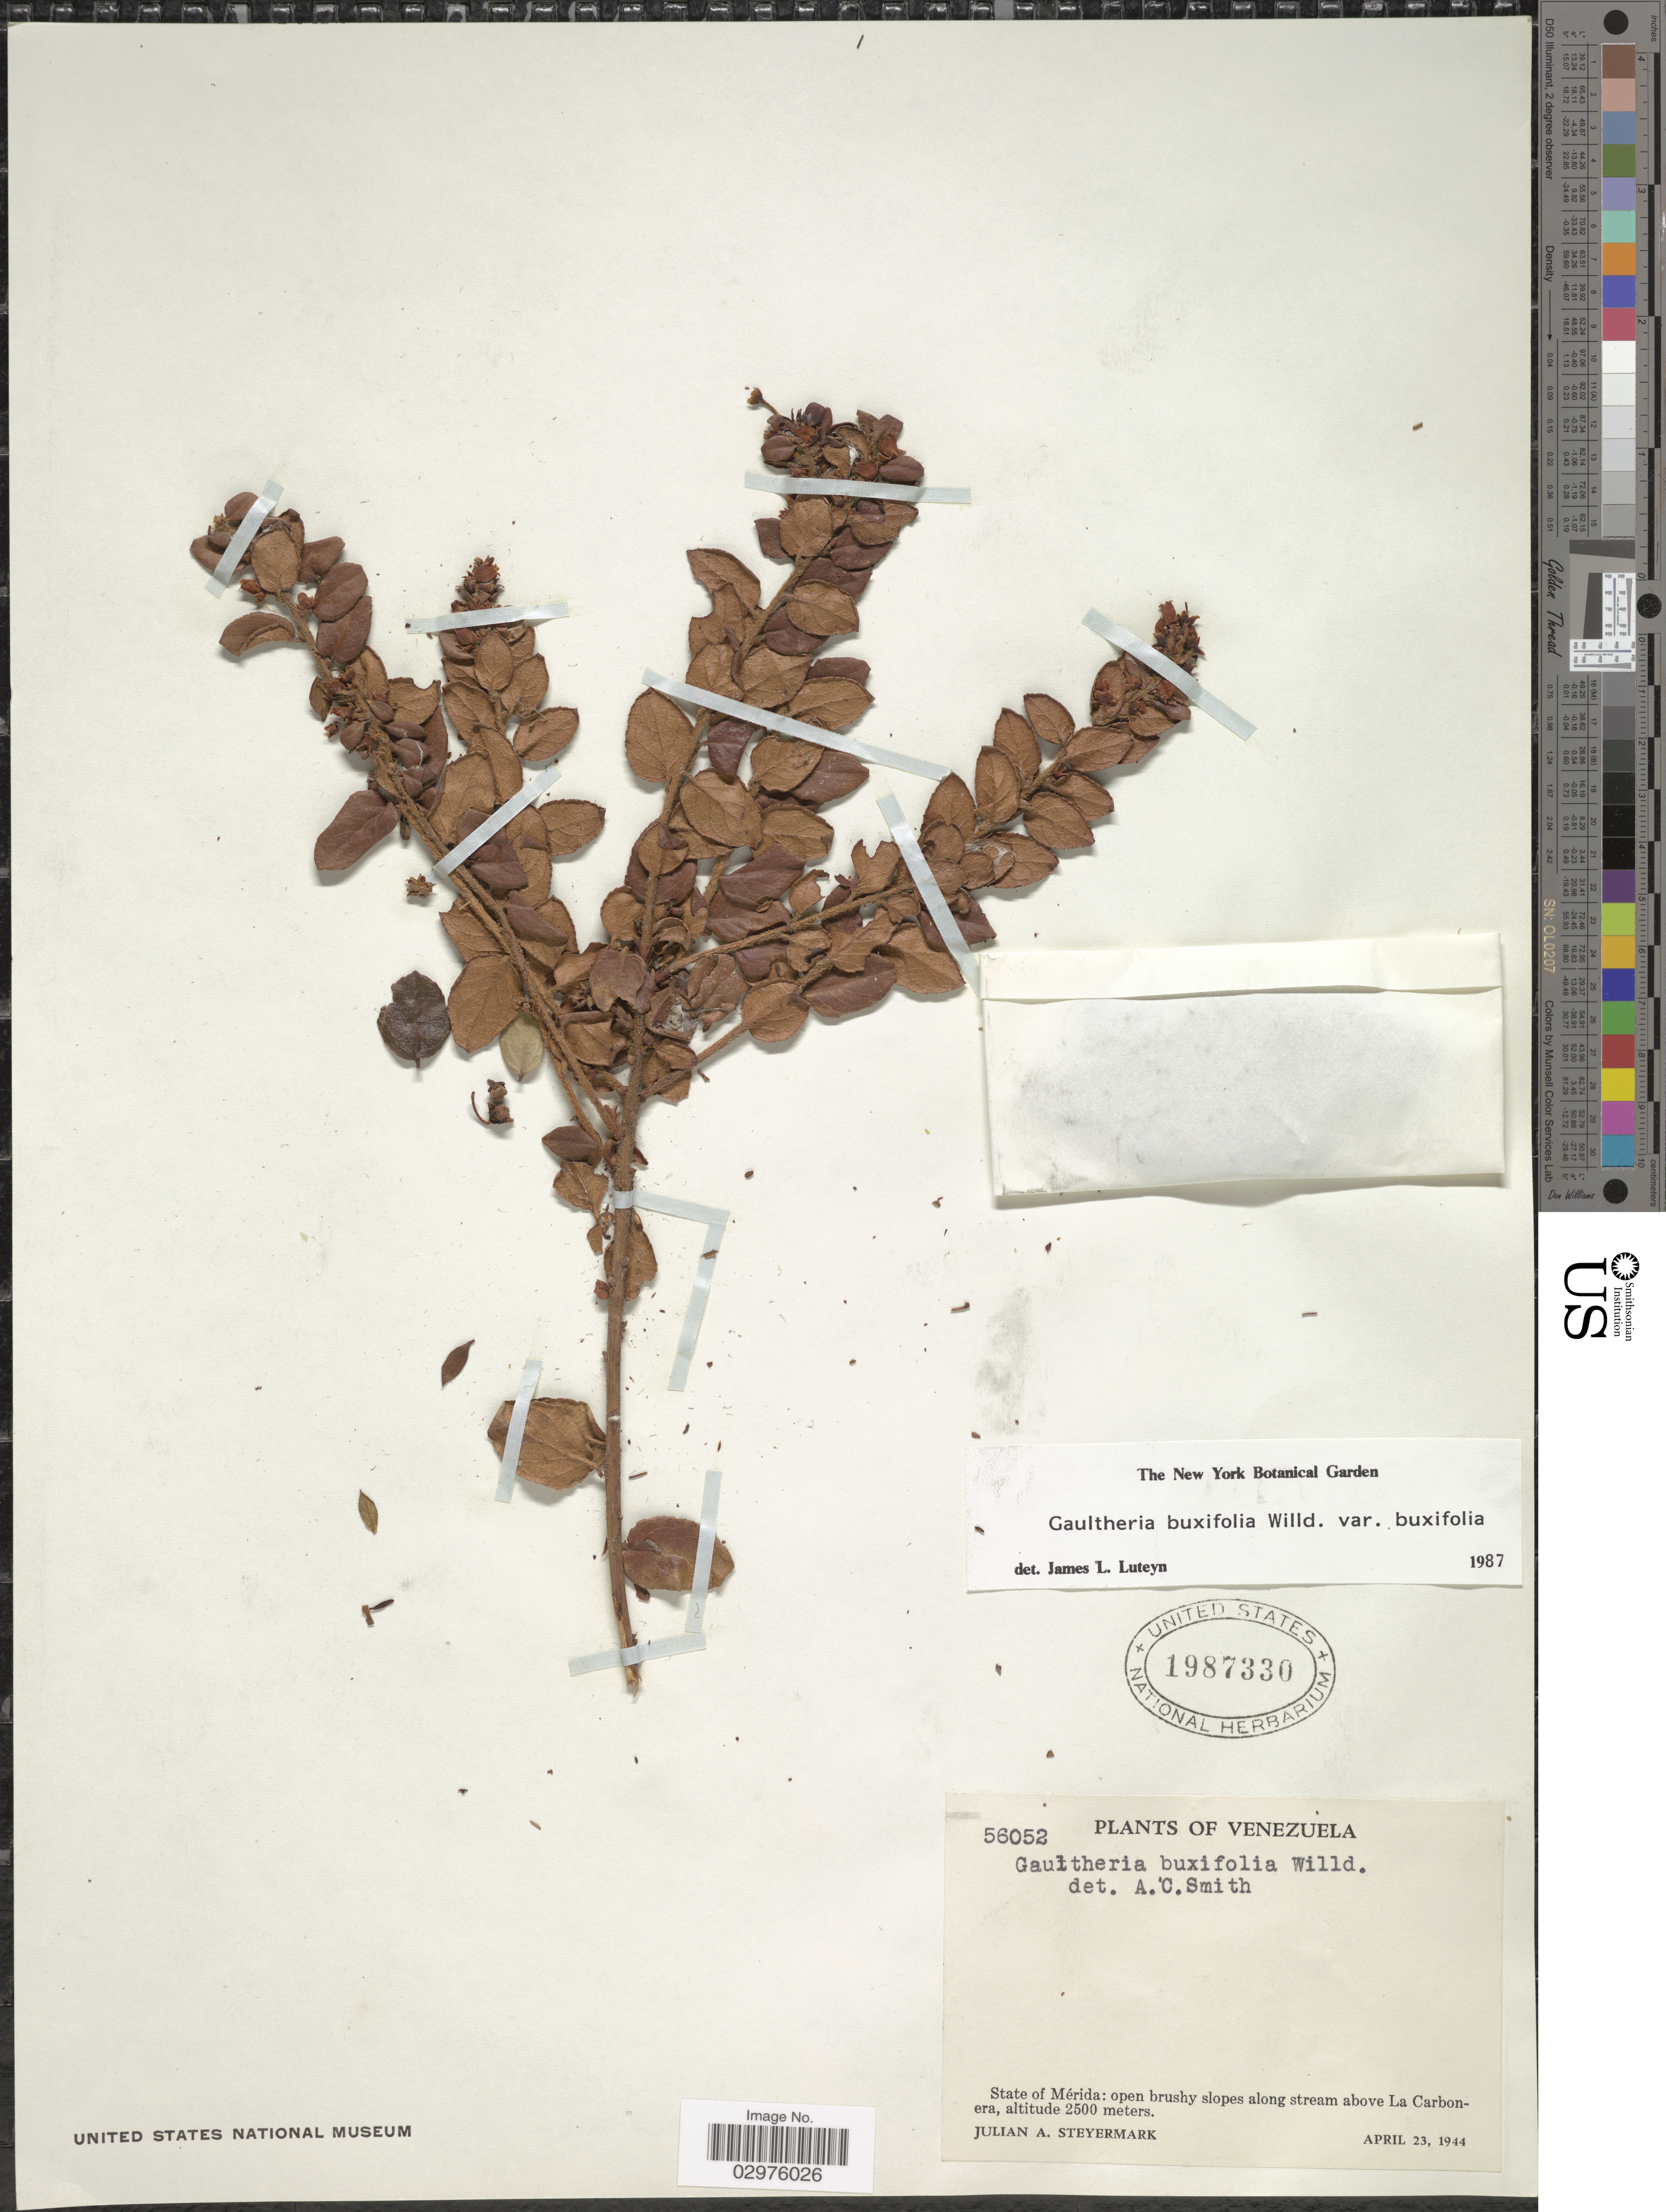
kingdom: Plantae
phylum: Tracheophyta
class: Magnoliopsida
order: Ericales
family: Ericaceae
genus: Gaultheria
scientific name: Gaultheria buxifolia var. buxifolia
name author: Willd.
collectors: J. Steyermark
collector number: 56052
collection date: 1944-04-23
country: Venezuela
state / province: Mérida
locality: State of Mérida: open brushy slopes along stream above La Carbonera.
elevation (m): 2500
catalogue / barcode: US 1987330